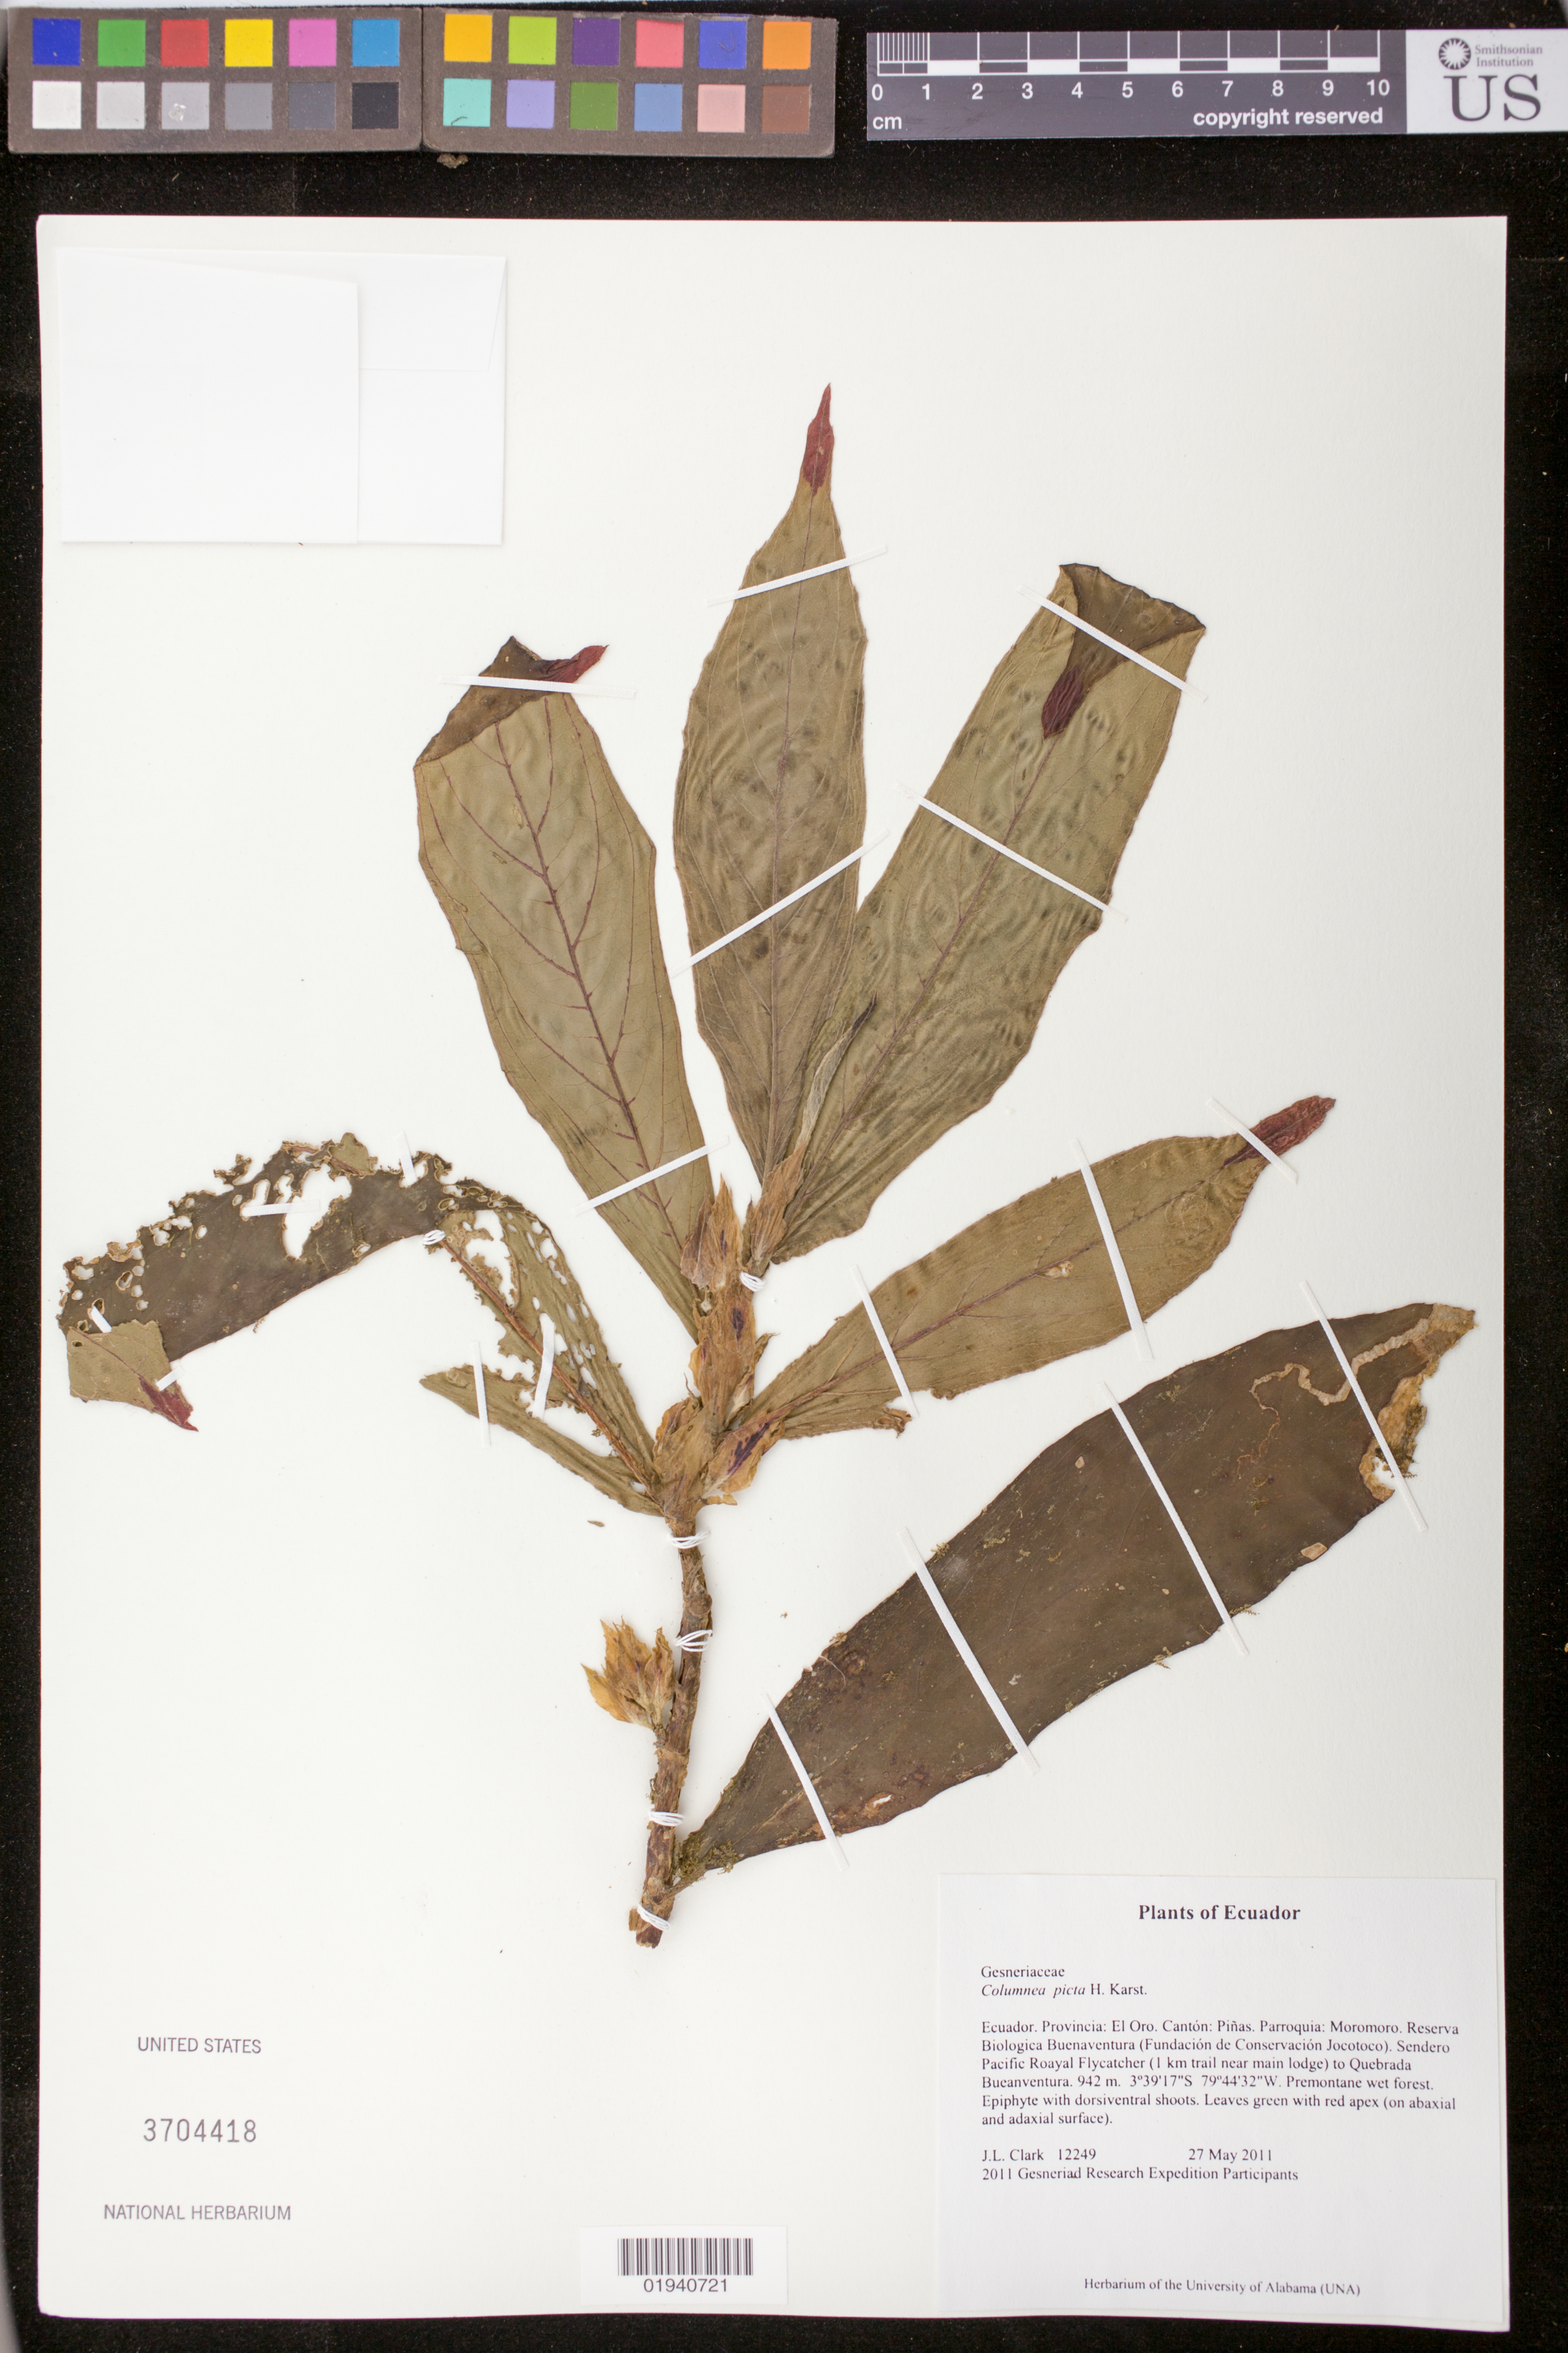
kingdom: Plantae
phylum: Tracheophyta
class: Magnoliopsida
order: Lamiales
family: Gesneriaceae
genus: Columnea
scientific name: Columnea karsteniana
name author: Singh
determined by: Skog, Laurence E.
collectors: J. L. Clark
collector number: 12249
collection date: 2011-05-27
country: Ecuador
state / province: El Oro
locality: Canton: Pinas, Parroquia, Moromoro, Reserva Biologica Buenaventura (Fundacion de Conservacion Jocotoco). Sendero Pacific Roayal Flycatcher (1 km trail near main lodge) to Quebrada Bueanventura.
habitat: Premontane wet forest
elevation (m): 942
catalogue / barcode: US 3704418